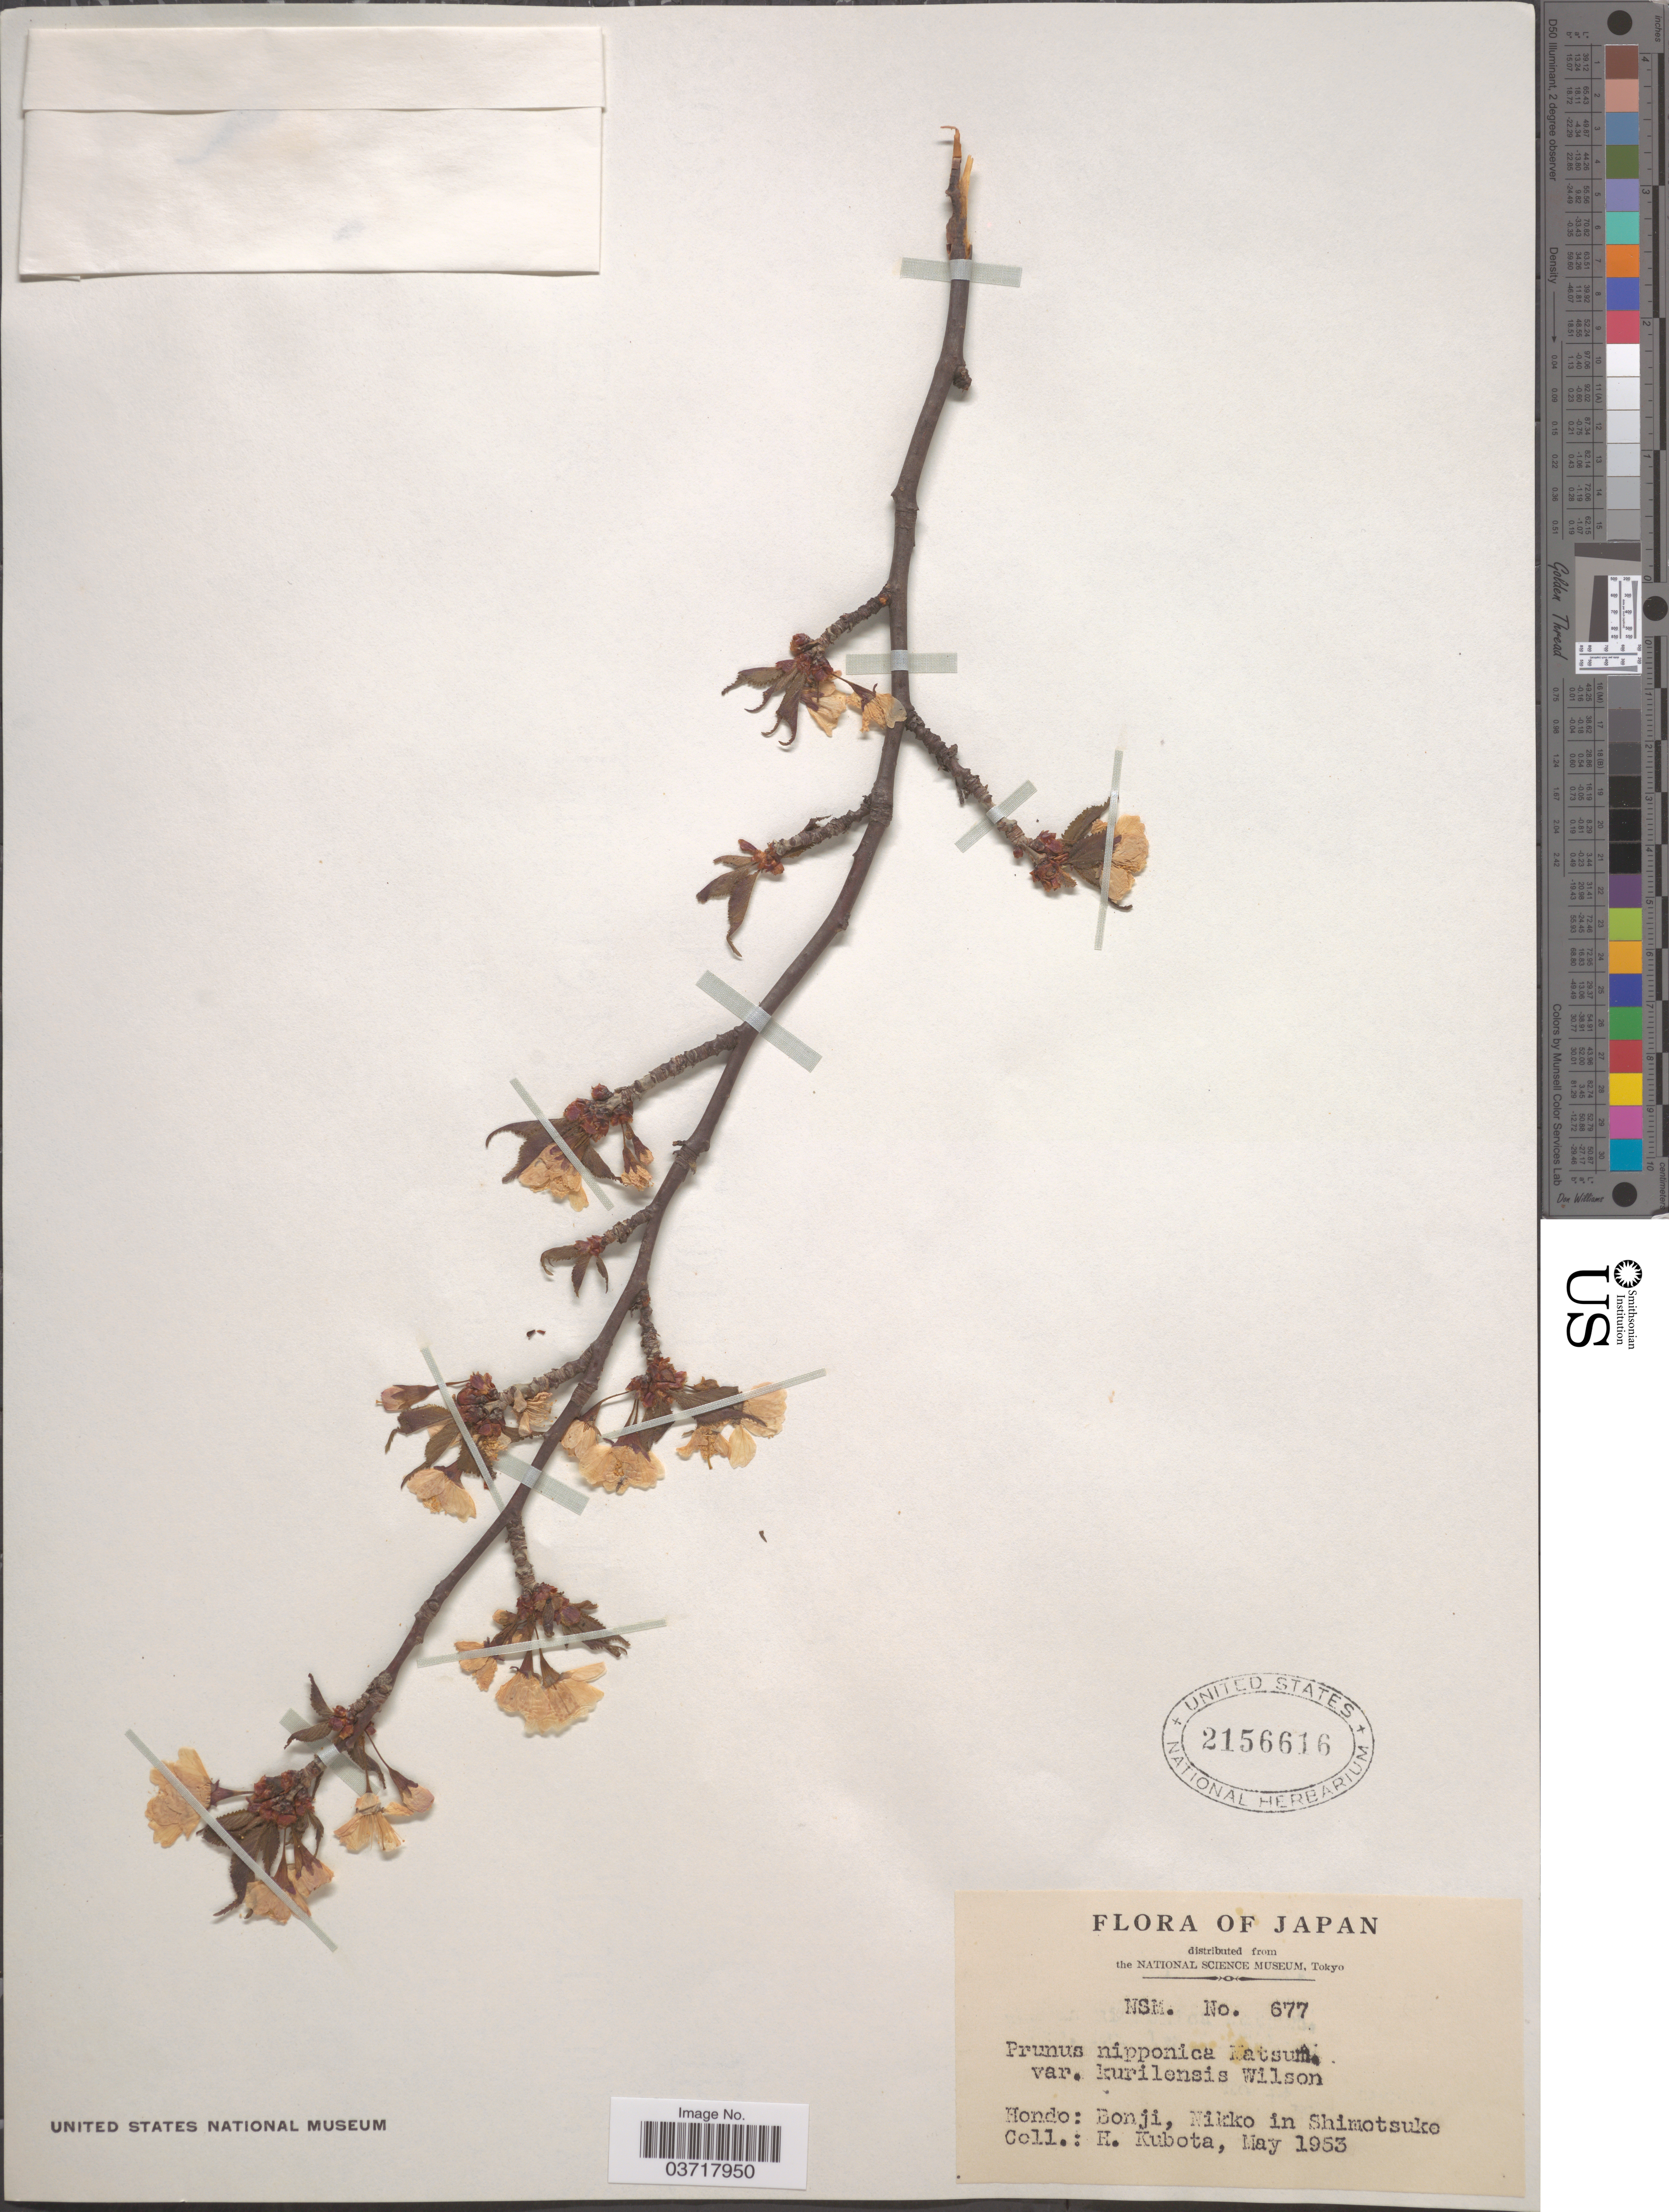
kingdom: Plantae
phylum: Tracheophyta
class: Magnoliopsida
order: Rosales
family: Rosaceae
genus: Prunus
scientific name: Prunus nipponica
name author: Matsum.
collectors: H. Kubota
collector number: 677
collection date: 1953-05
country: Japan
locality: Hondo: Bonji, Nikko in Shimotsuke.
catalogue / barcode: US 2156616